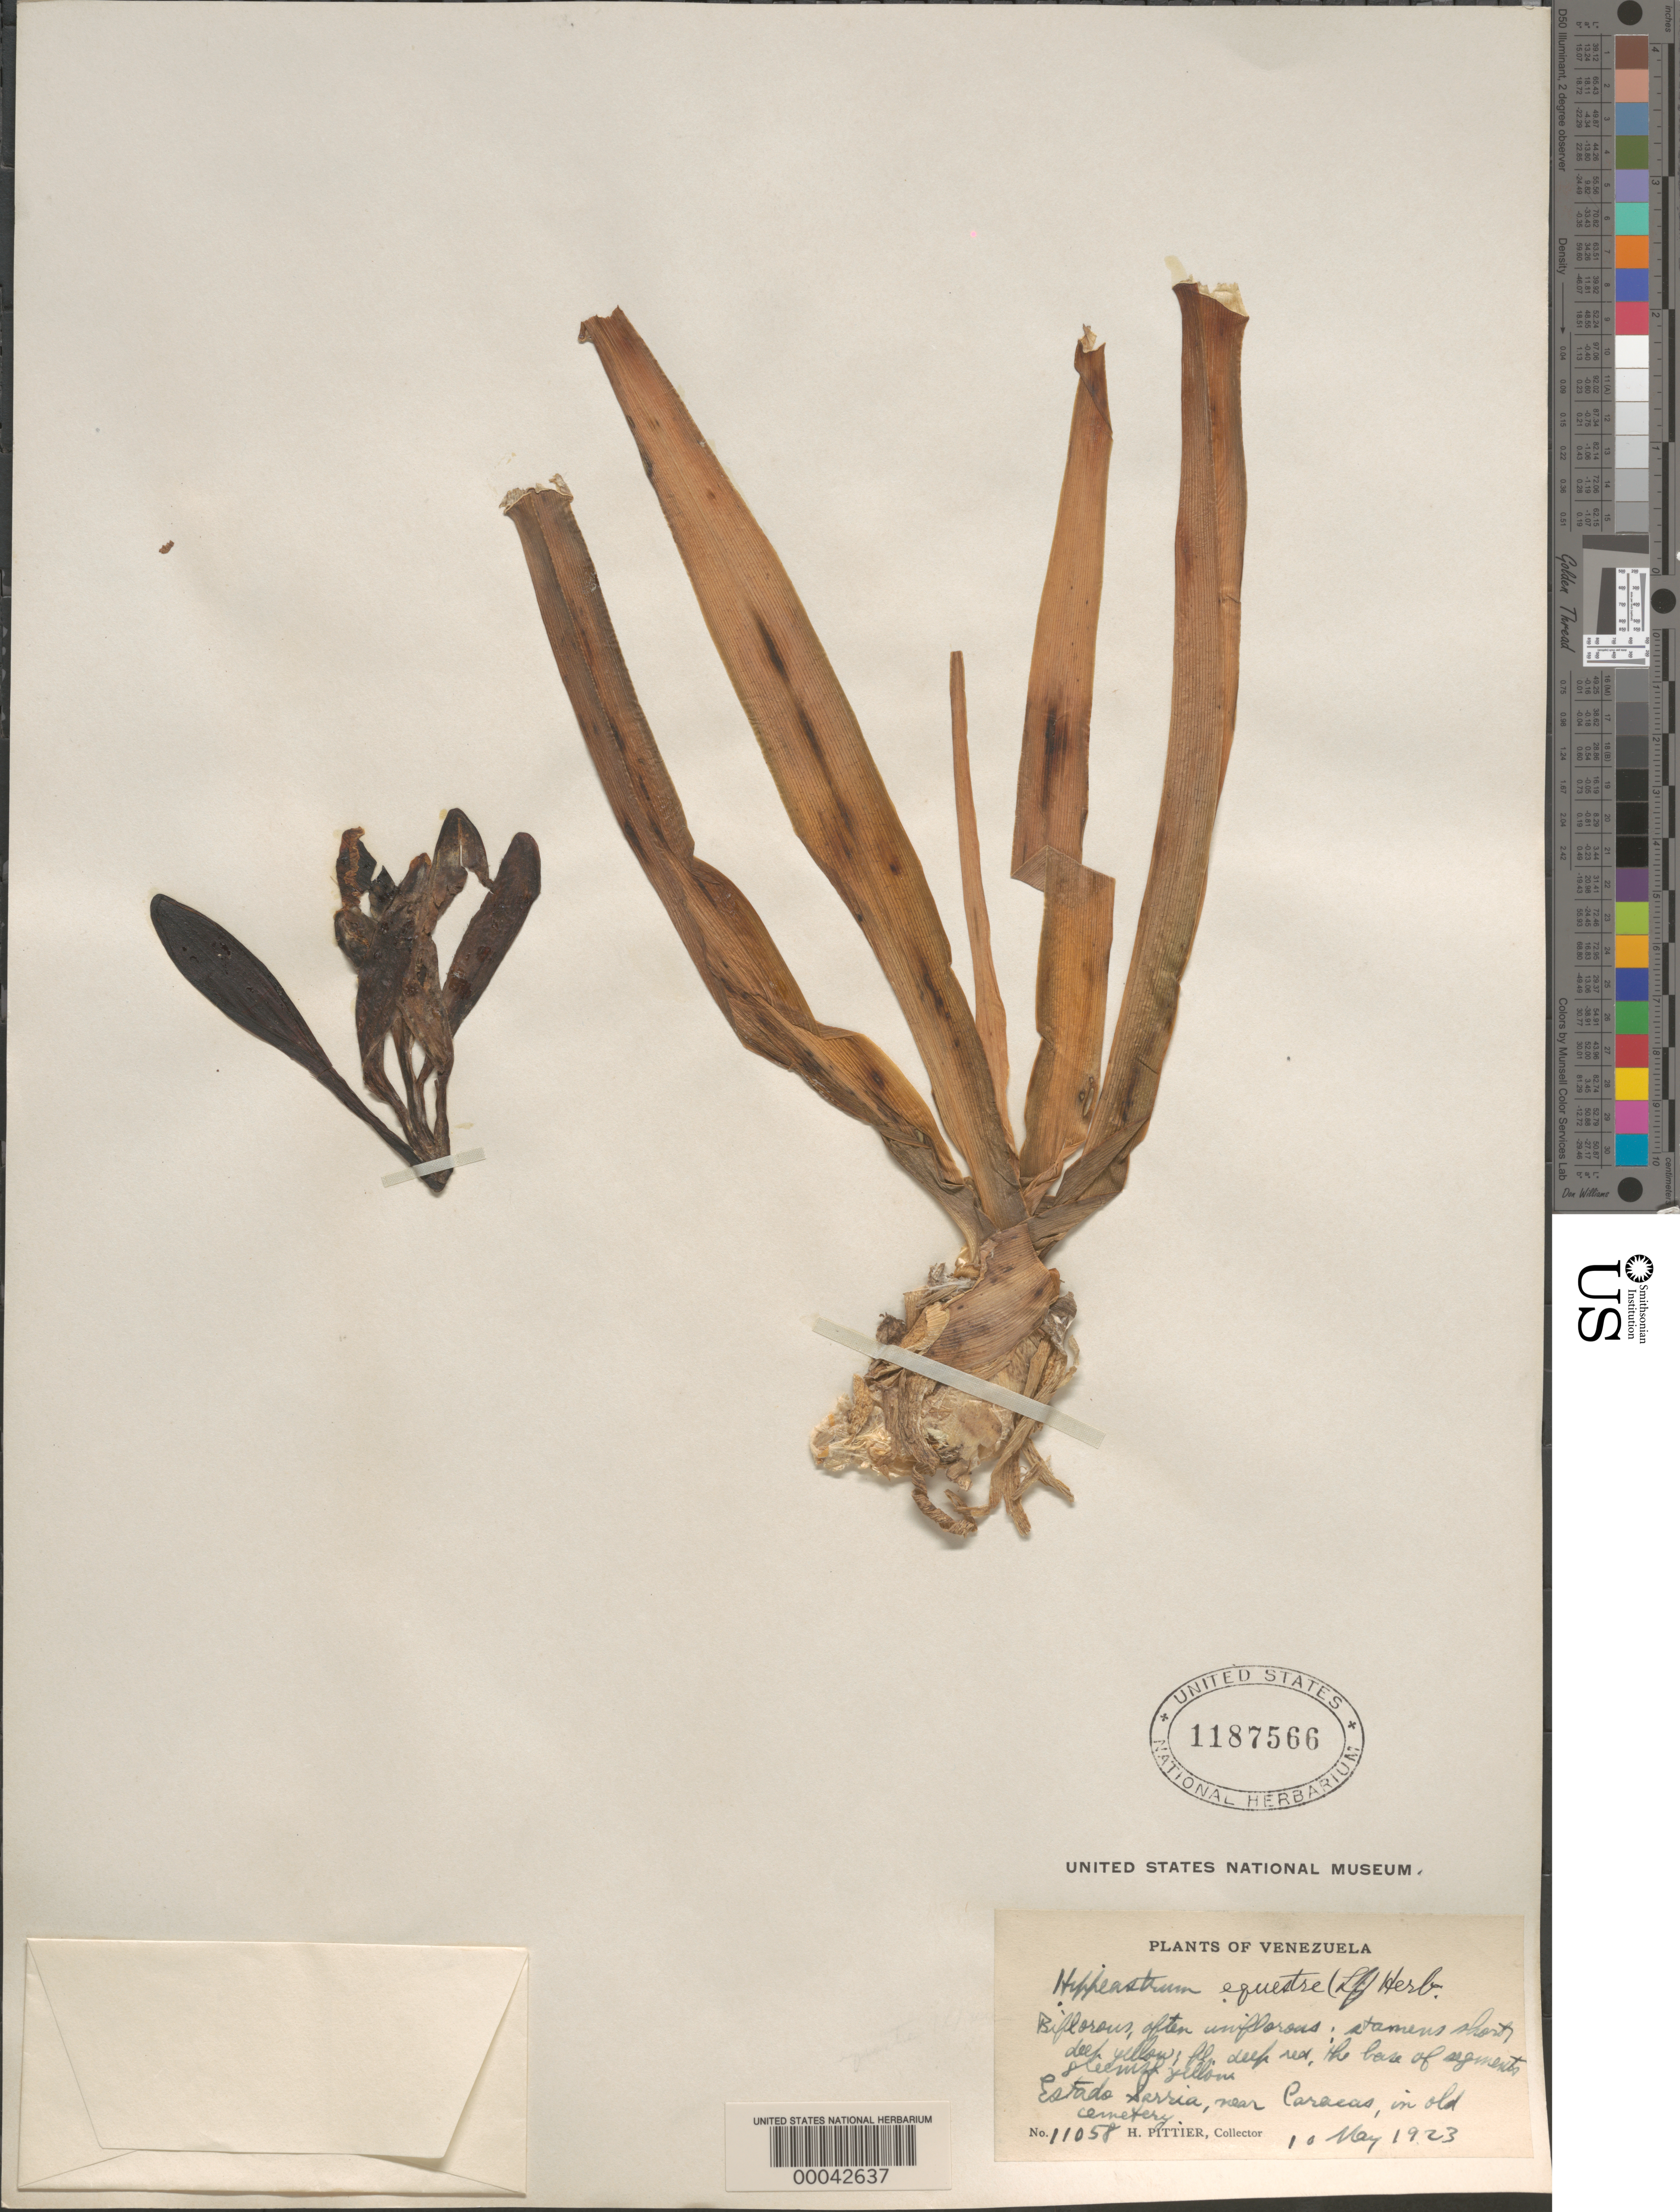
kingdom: Plantae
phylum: Tracheophyta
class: Liliopsida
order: Asparagales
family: Amaryllidaceae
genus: Hippeastrum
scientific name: Hippeastrum equestre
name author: (Aiton) Herb.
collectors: H. F. Pittier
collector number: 11058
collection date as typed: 10 May 1923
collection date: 1923-05-10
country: Venezuela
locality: Estadi sarria, near caracas, in old cemetery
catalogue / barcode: US 1187566